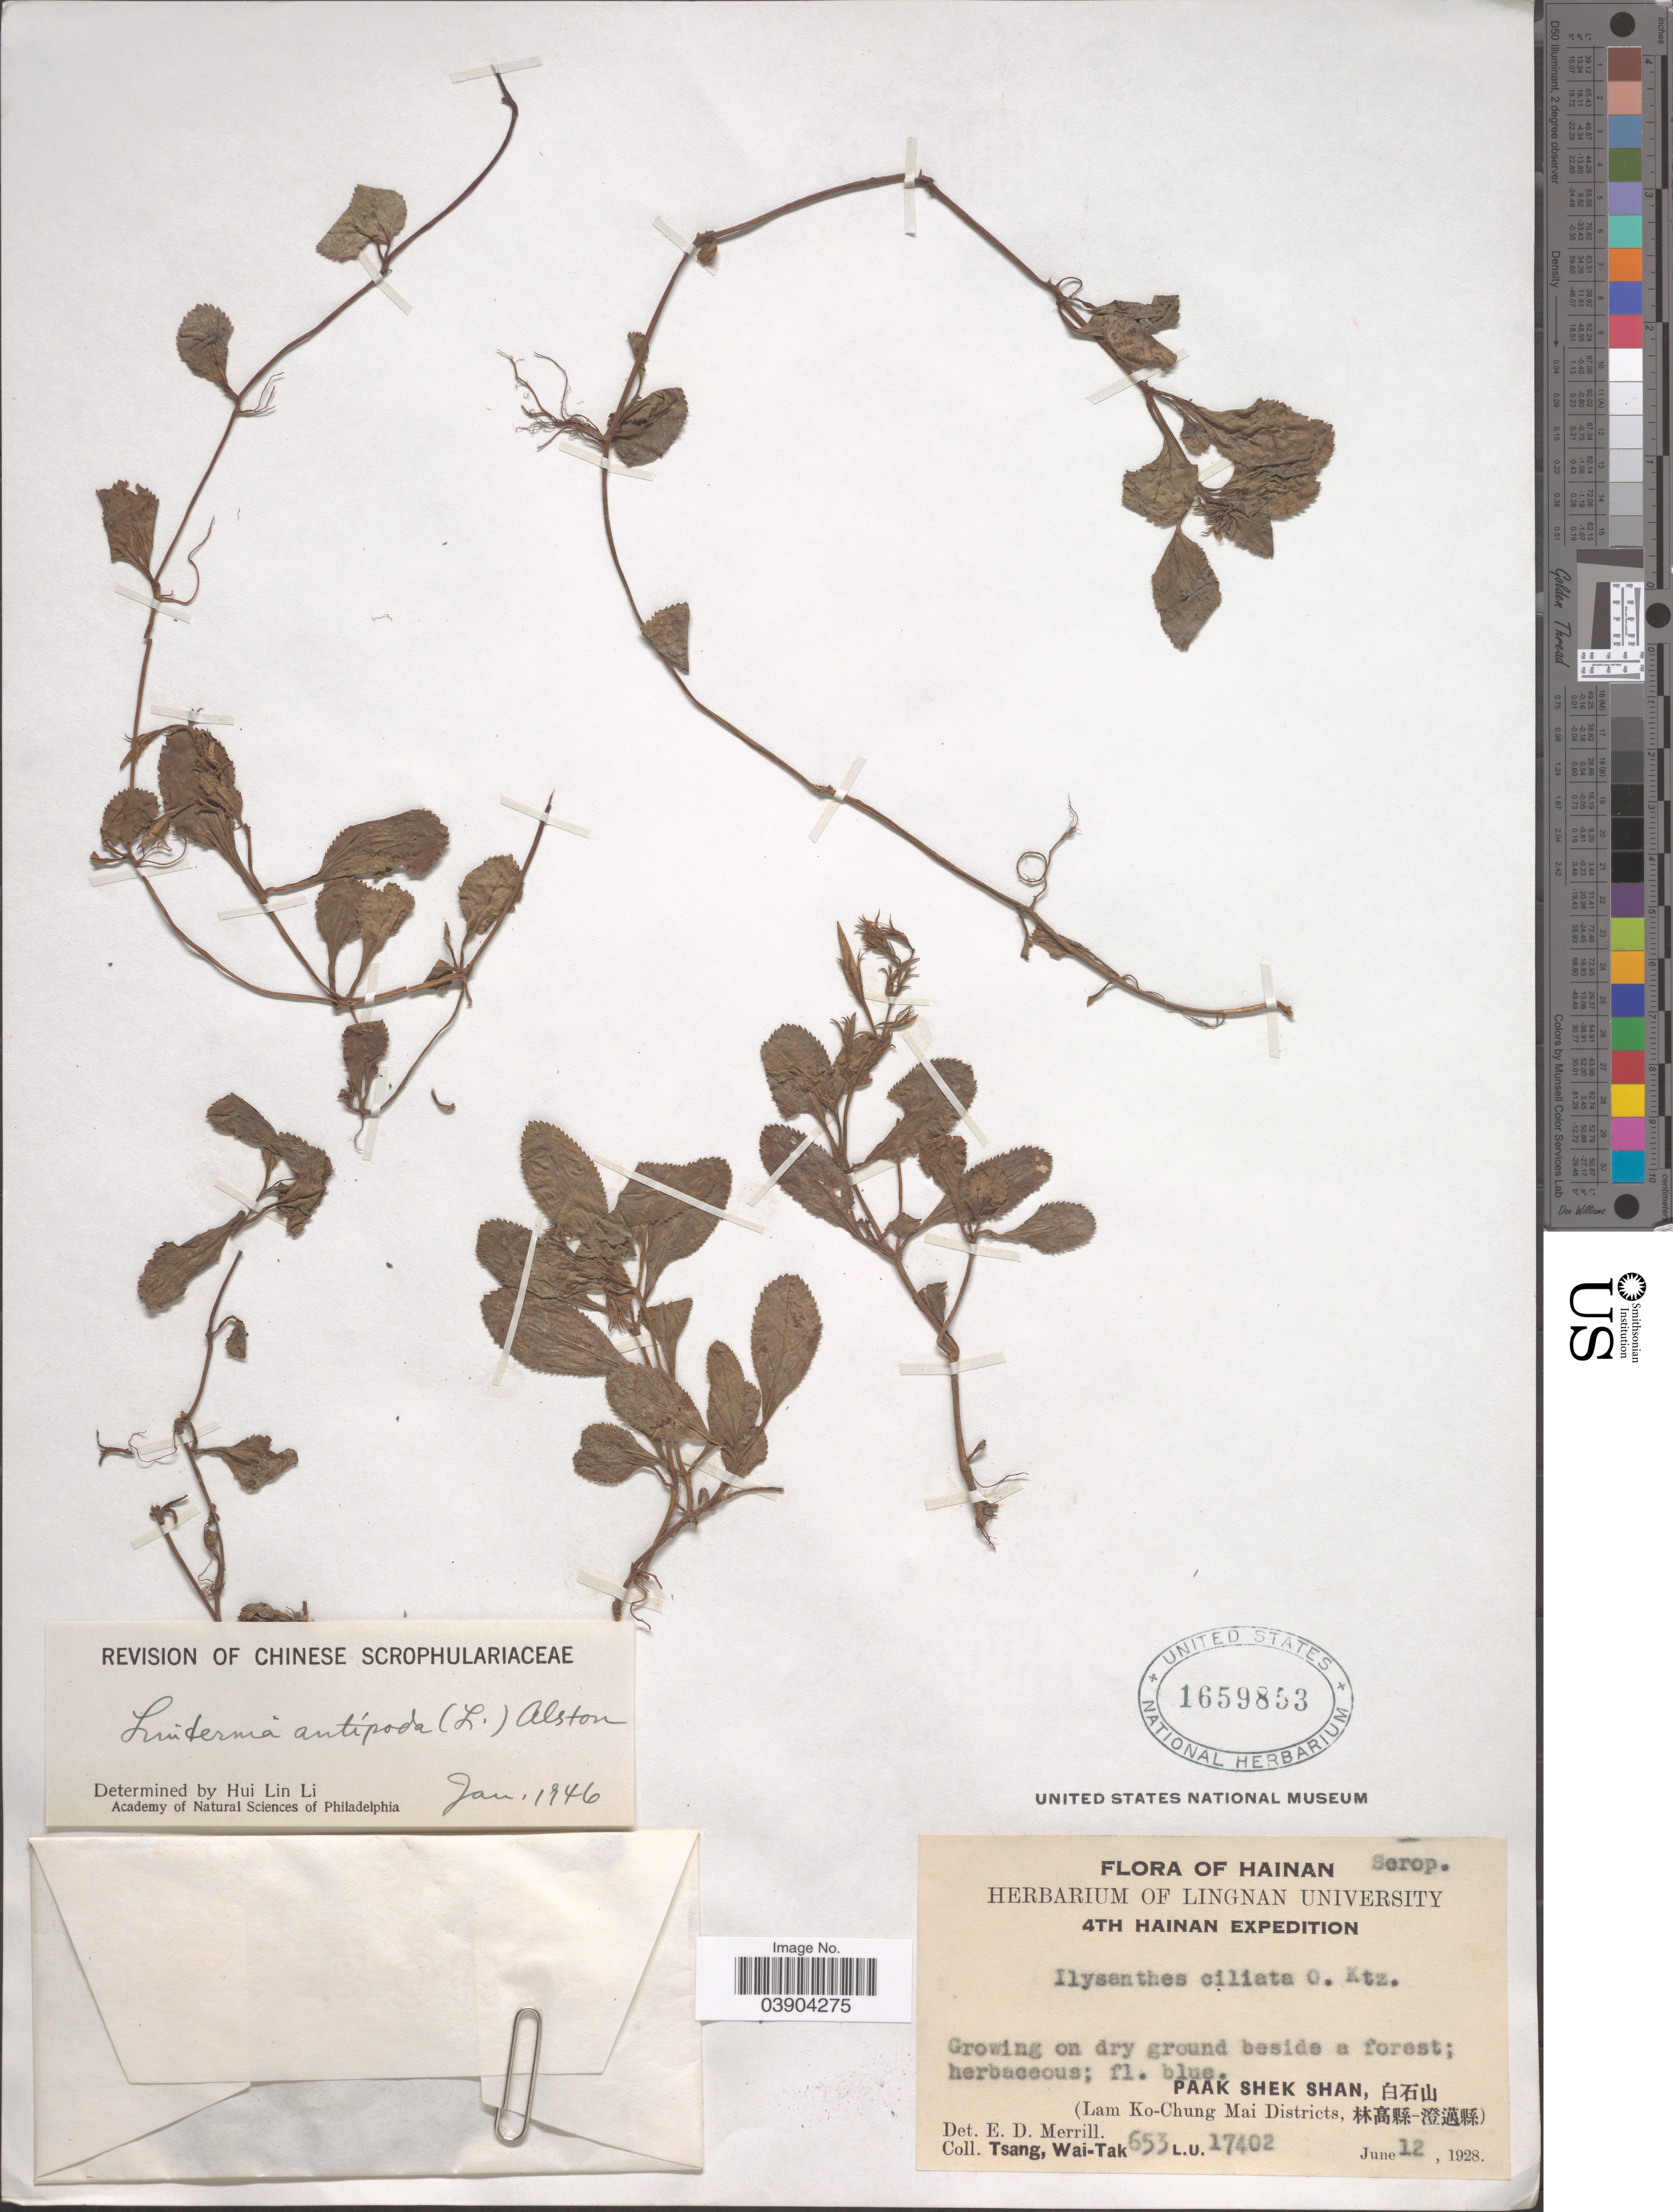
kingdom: Plantae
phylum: Tracheophyta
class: Magnoliopsida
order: Lamiales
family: Linderniaceae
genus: Lindernia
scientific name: Lindernia antipoda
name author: (L.) Alston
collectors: W. T. Tsang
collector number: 653L.U.17402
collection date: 1928-06-12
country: China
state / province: Hainan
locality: Paak Shek Shan, X. (Lam Ko-Chung Mai District, X).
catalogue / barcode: US 1659853